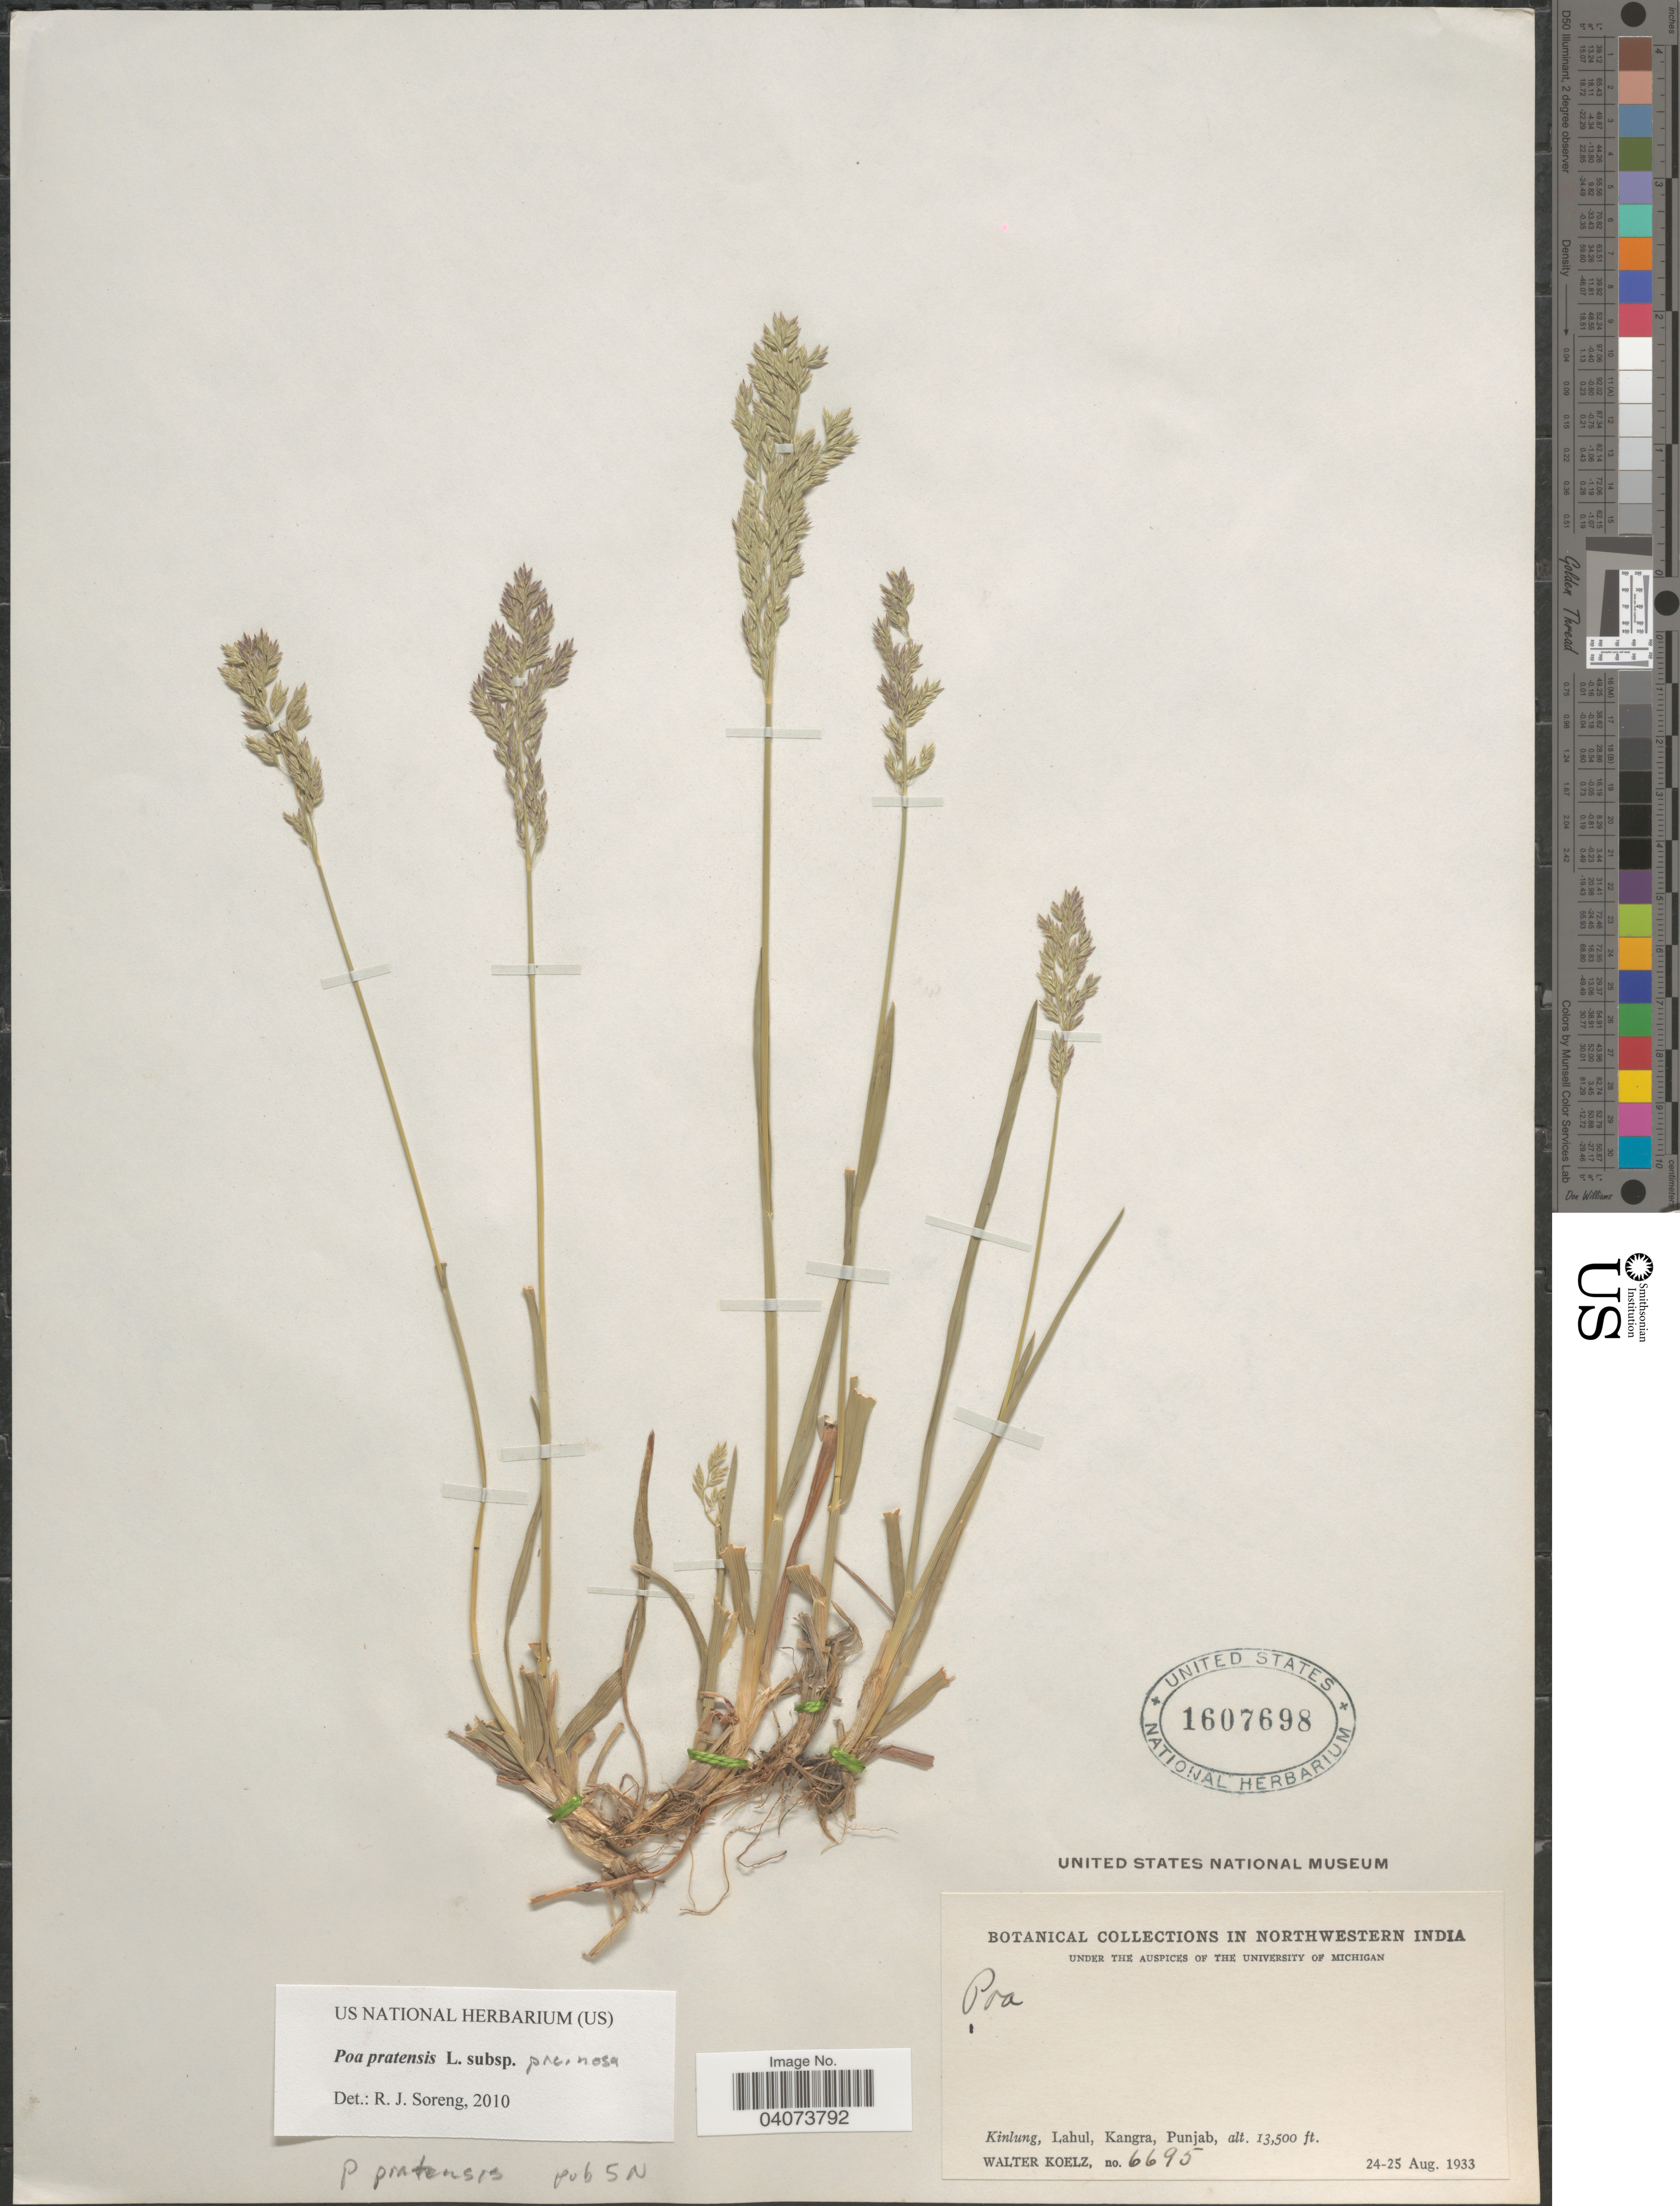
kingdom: Plantae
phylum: Tracheophyta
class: Liliopsida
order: Poales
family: Poaceae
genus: Poa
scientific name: Poa pratensis subsp. pruinosa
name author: (Korotky) Dickoré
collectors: W. N. Koelz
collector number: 6695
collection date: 1933-08-24/1933-08-25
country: India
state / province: Punjab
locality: Northwestern India. Kinlung, Lahul, Kangra.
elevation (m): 4115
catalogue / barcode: US 1607698